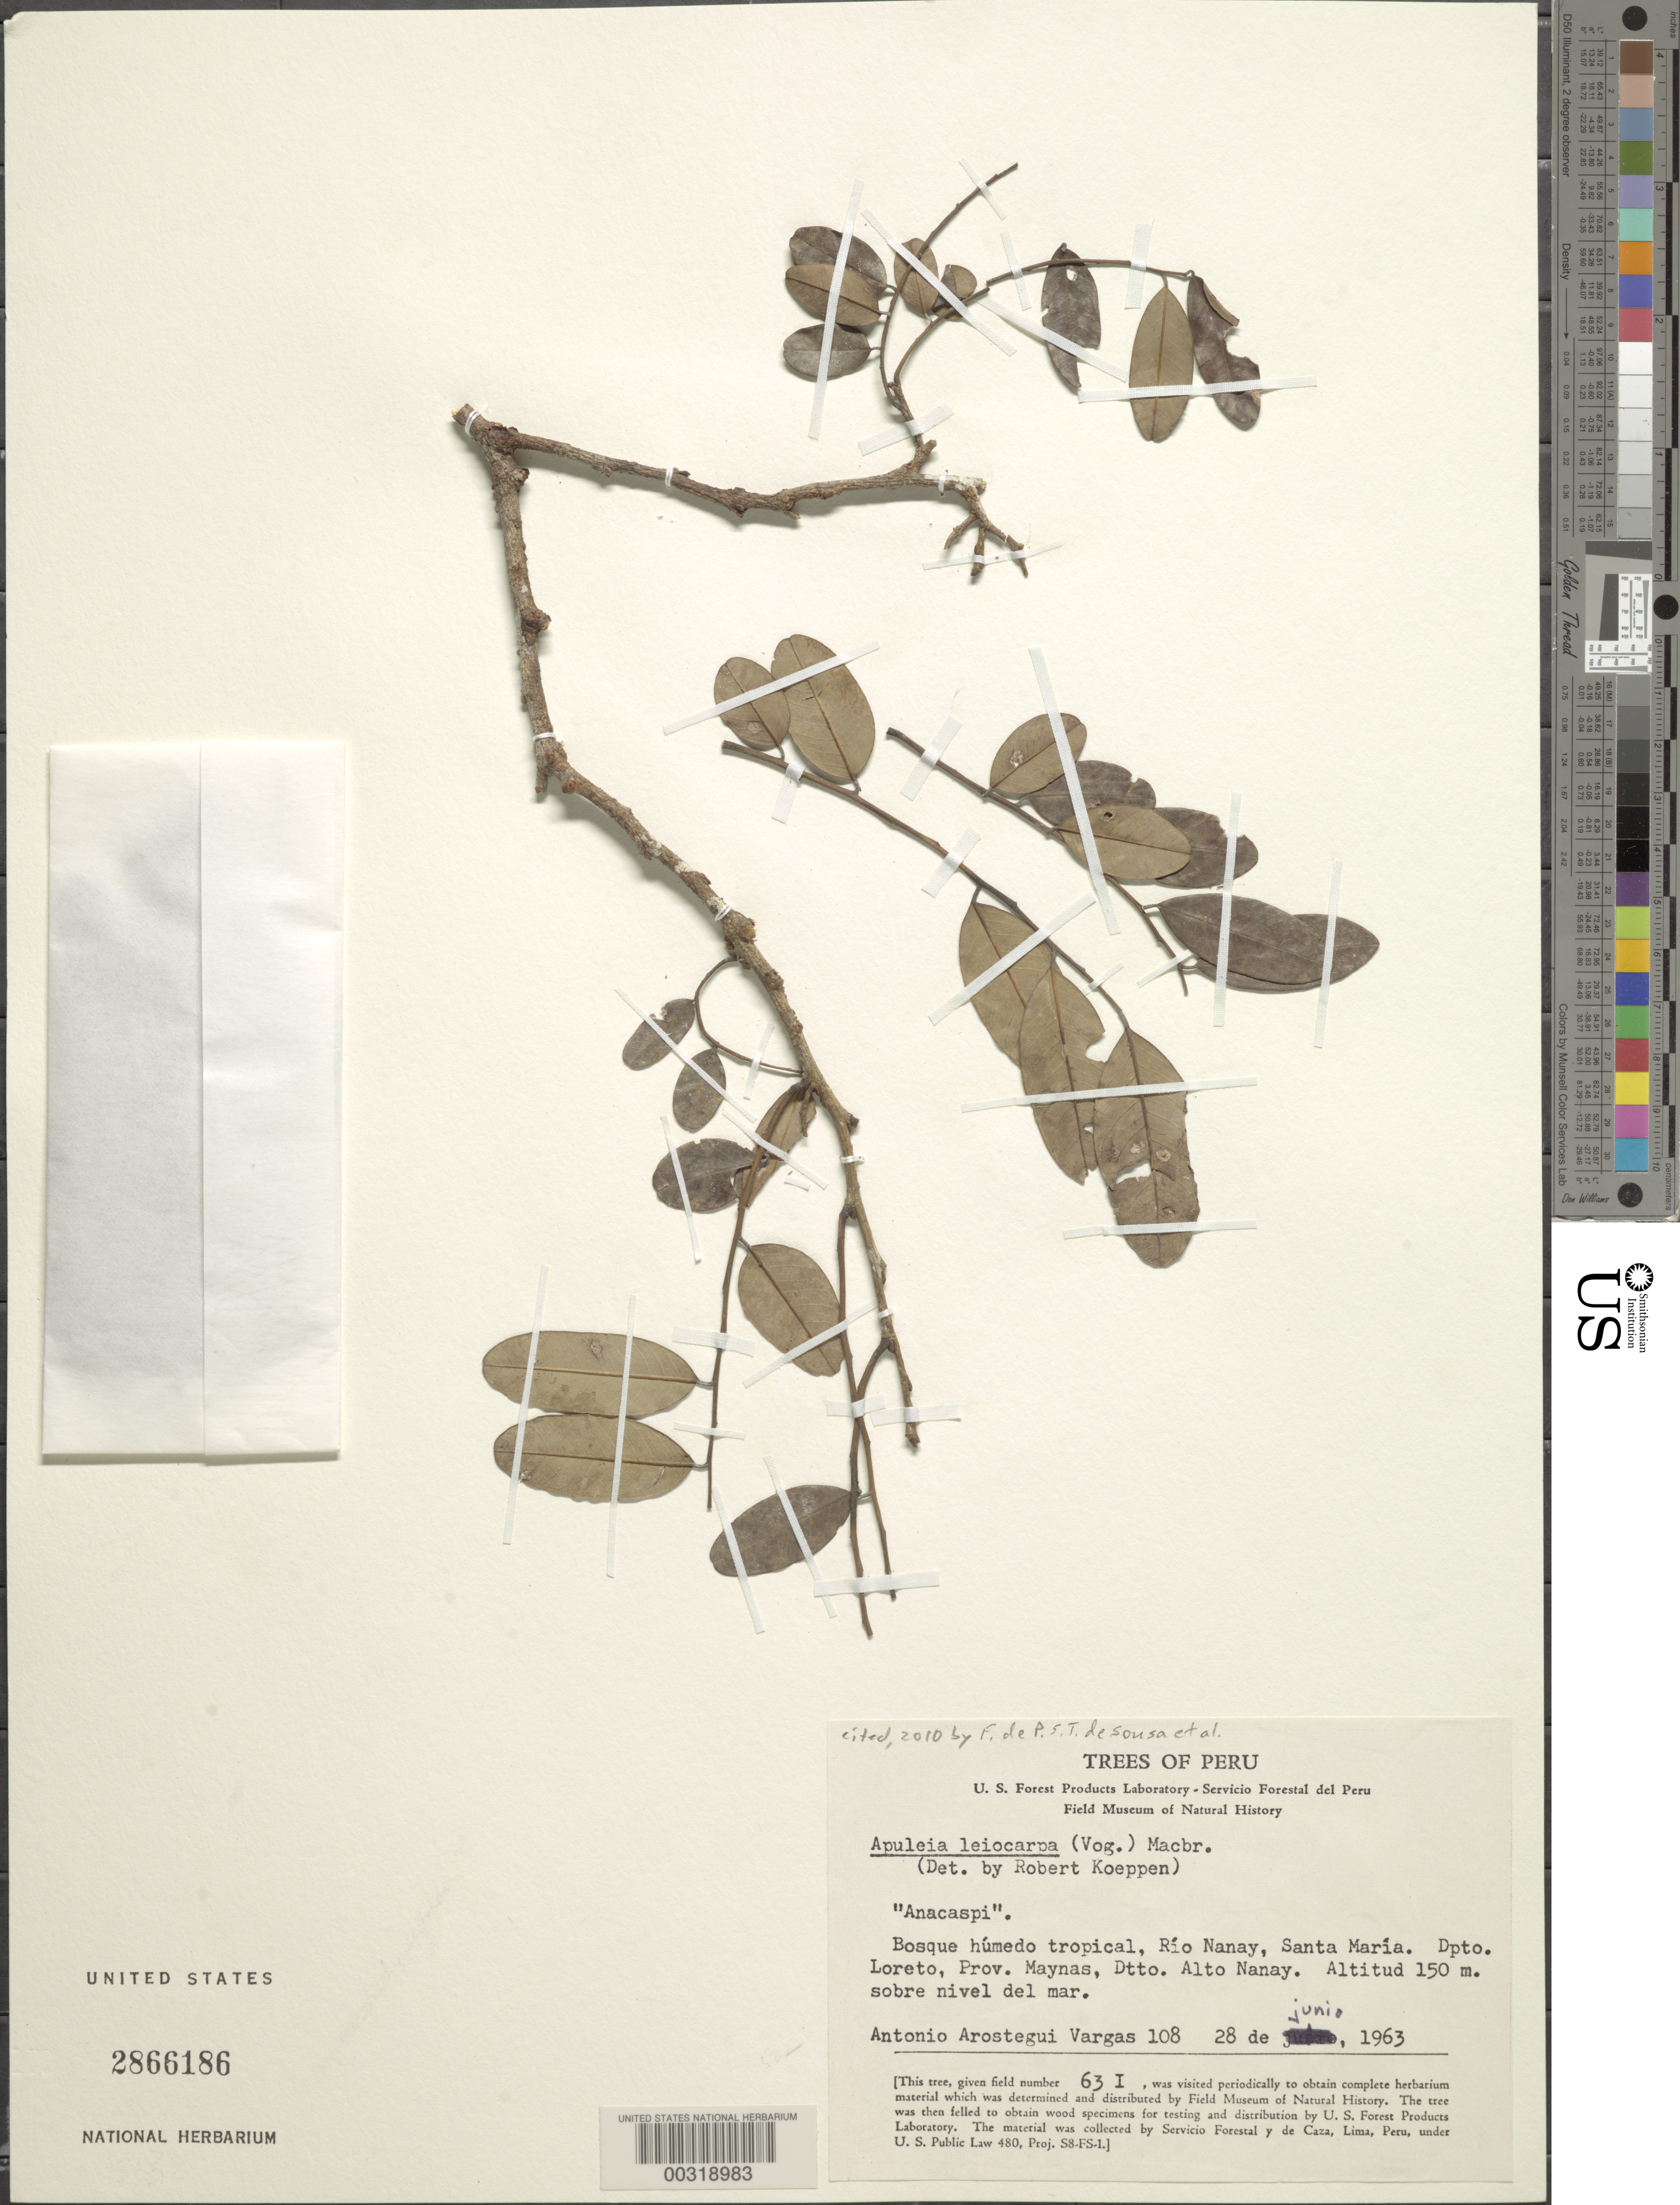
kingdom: Plantae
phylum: Tracheophyta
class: Magnoliopsida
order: Fabales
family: Fabaceae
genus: Apuleia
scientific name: Apuleia leiocarpa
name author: (Vogel) J.F. Macbr.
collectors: A. Vargas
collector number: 108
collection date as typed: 28 Jun 1963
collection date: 1963-06-28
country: Peru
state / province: Loreto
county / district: Maynas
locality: Rio nanay, santa maria; alto nanay dtto.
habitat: Moist tropical forest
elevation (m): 150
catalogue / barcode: US 2866186